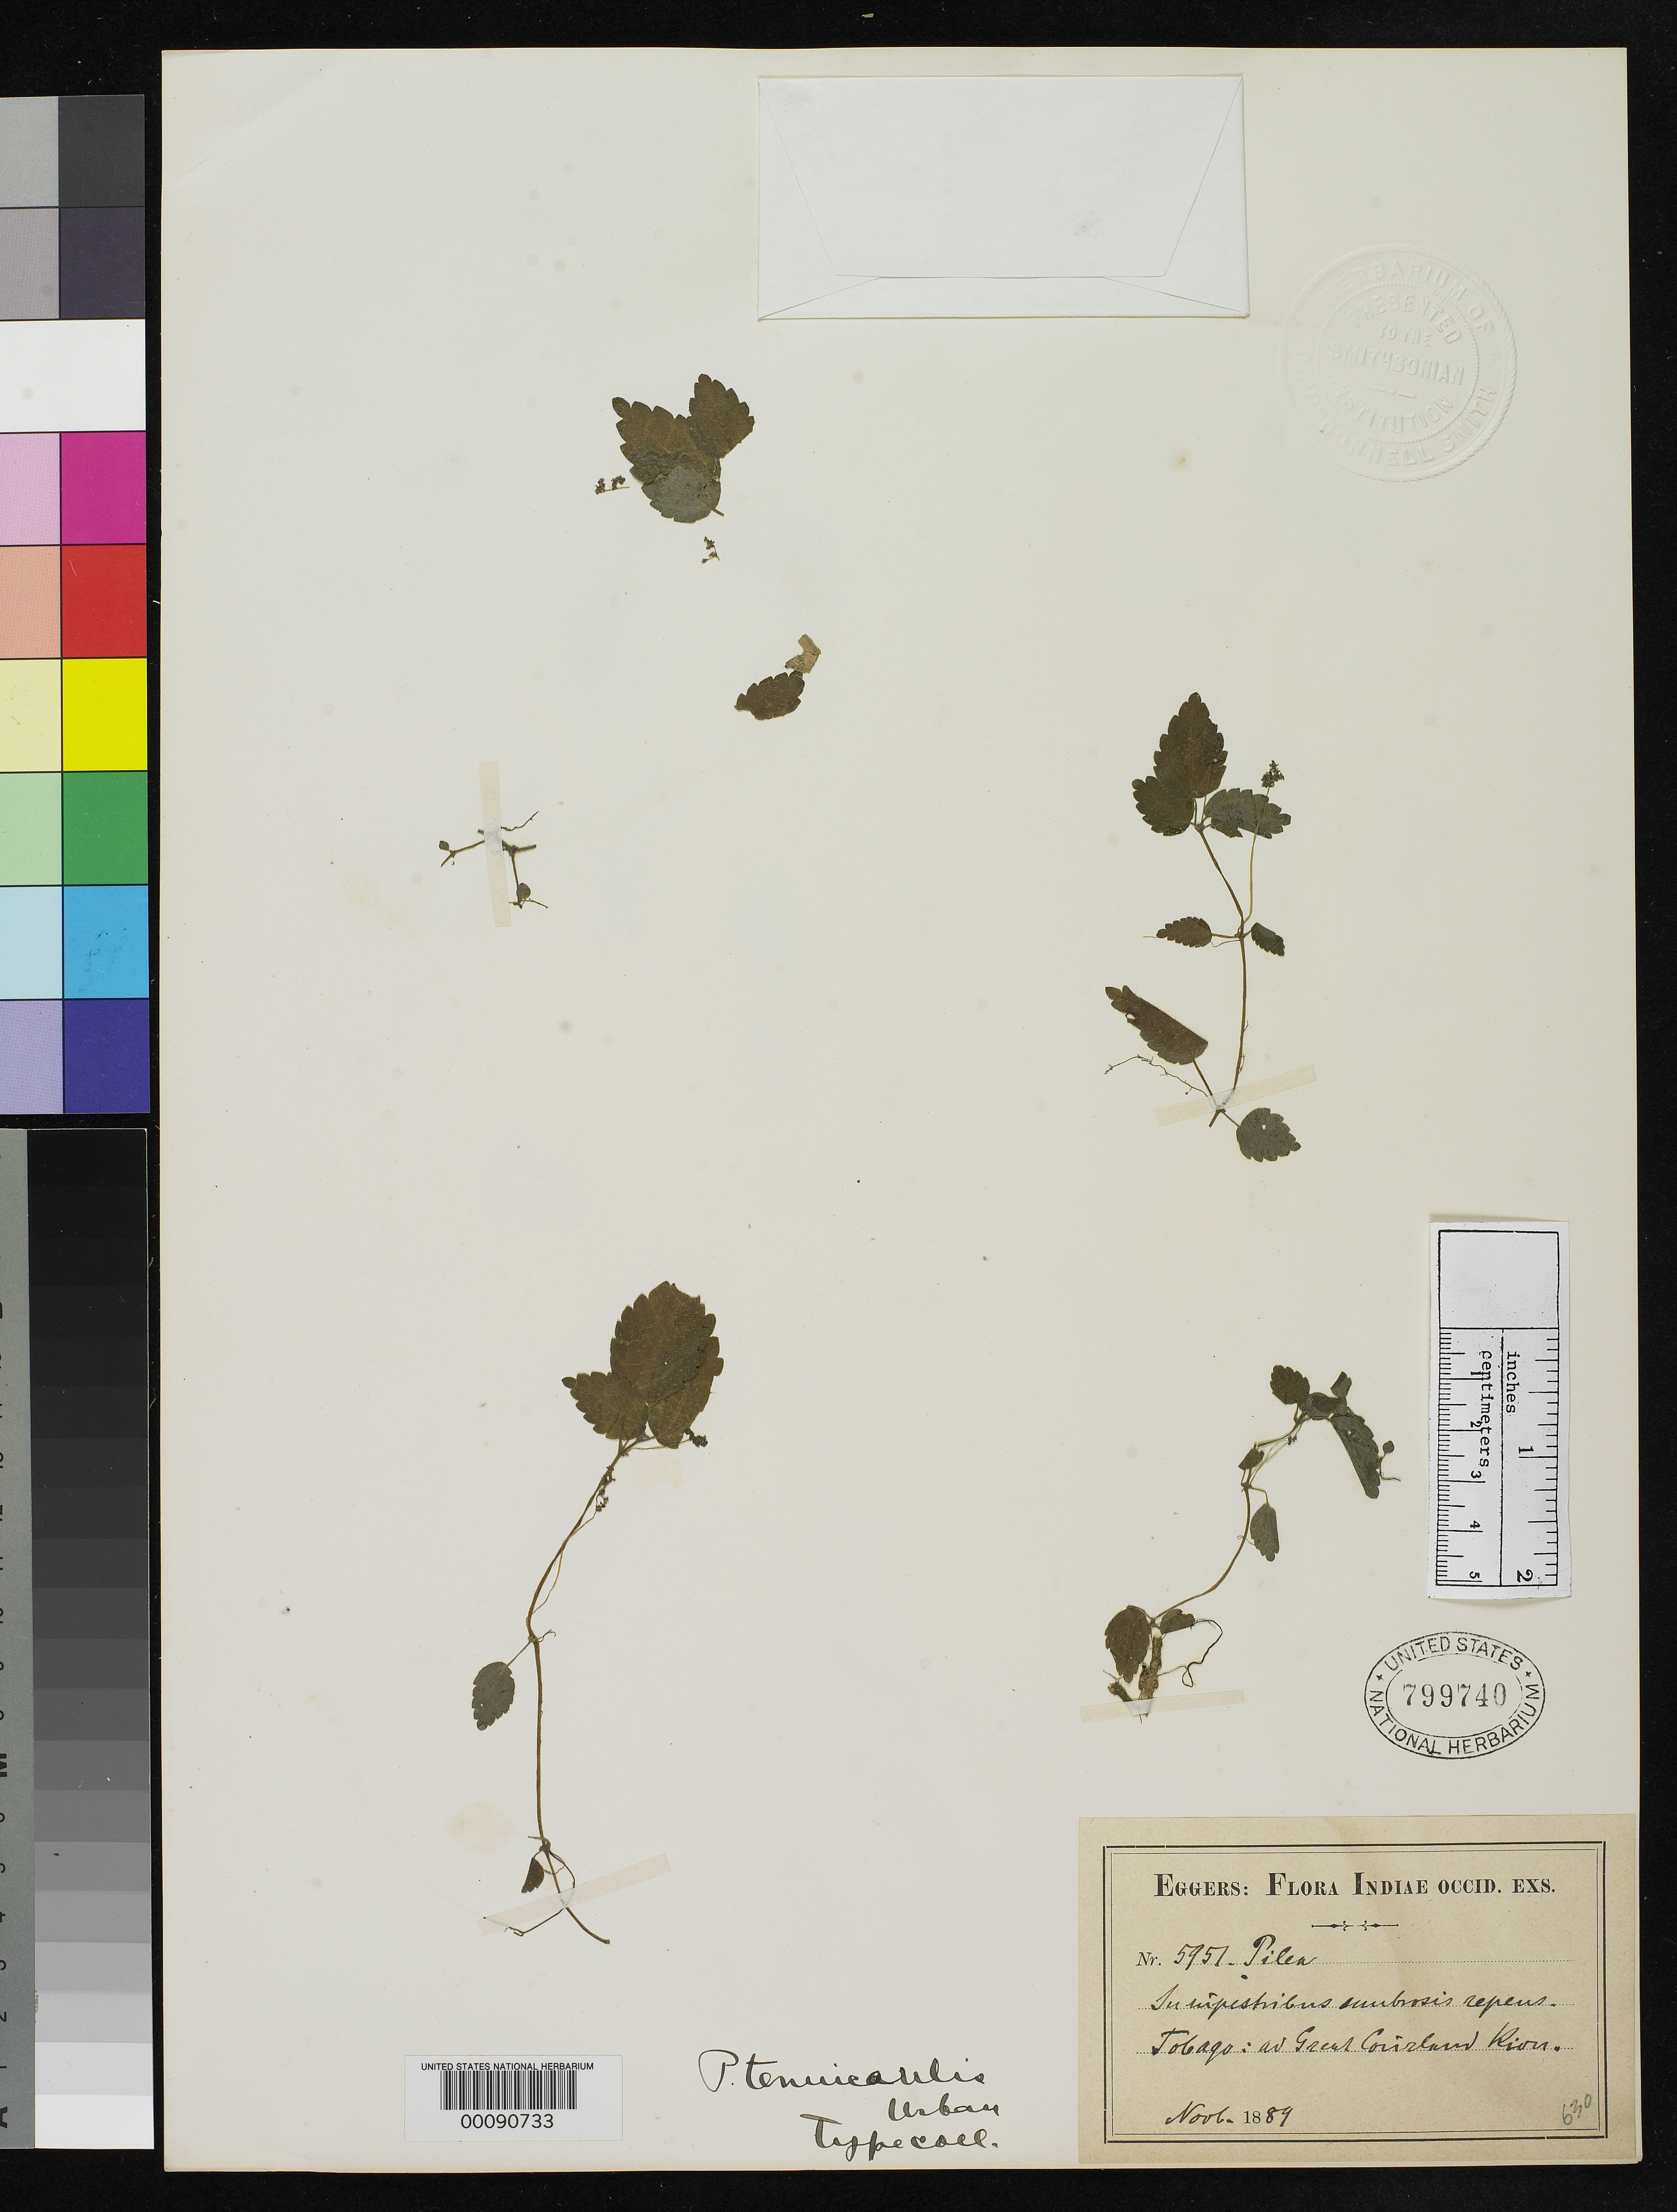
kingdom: Plantae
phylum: Tracheophyta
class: Magnoliopsida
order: Rosales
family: Urticaceae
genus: Pilea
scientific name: Pilea tenuicaulis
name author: Urb.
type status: Isotype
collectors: H. F. A. von Eggers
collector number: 5951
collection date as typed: Nov 1889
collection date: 1889-11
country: Trinidad and Tobago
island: Tobago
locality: Runnymede.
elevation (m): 400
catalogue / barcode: US 799740